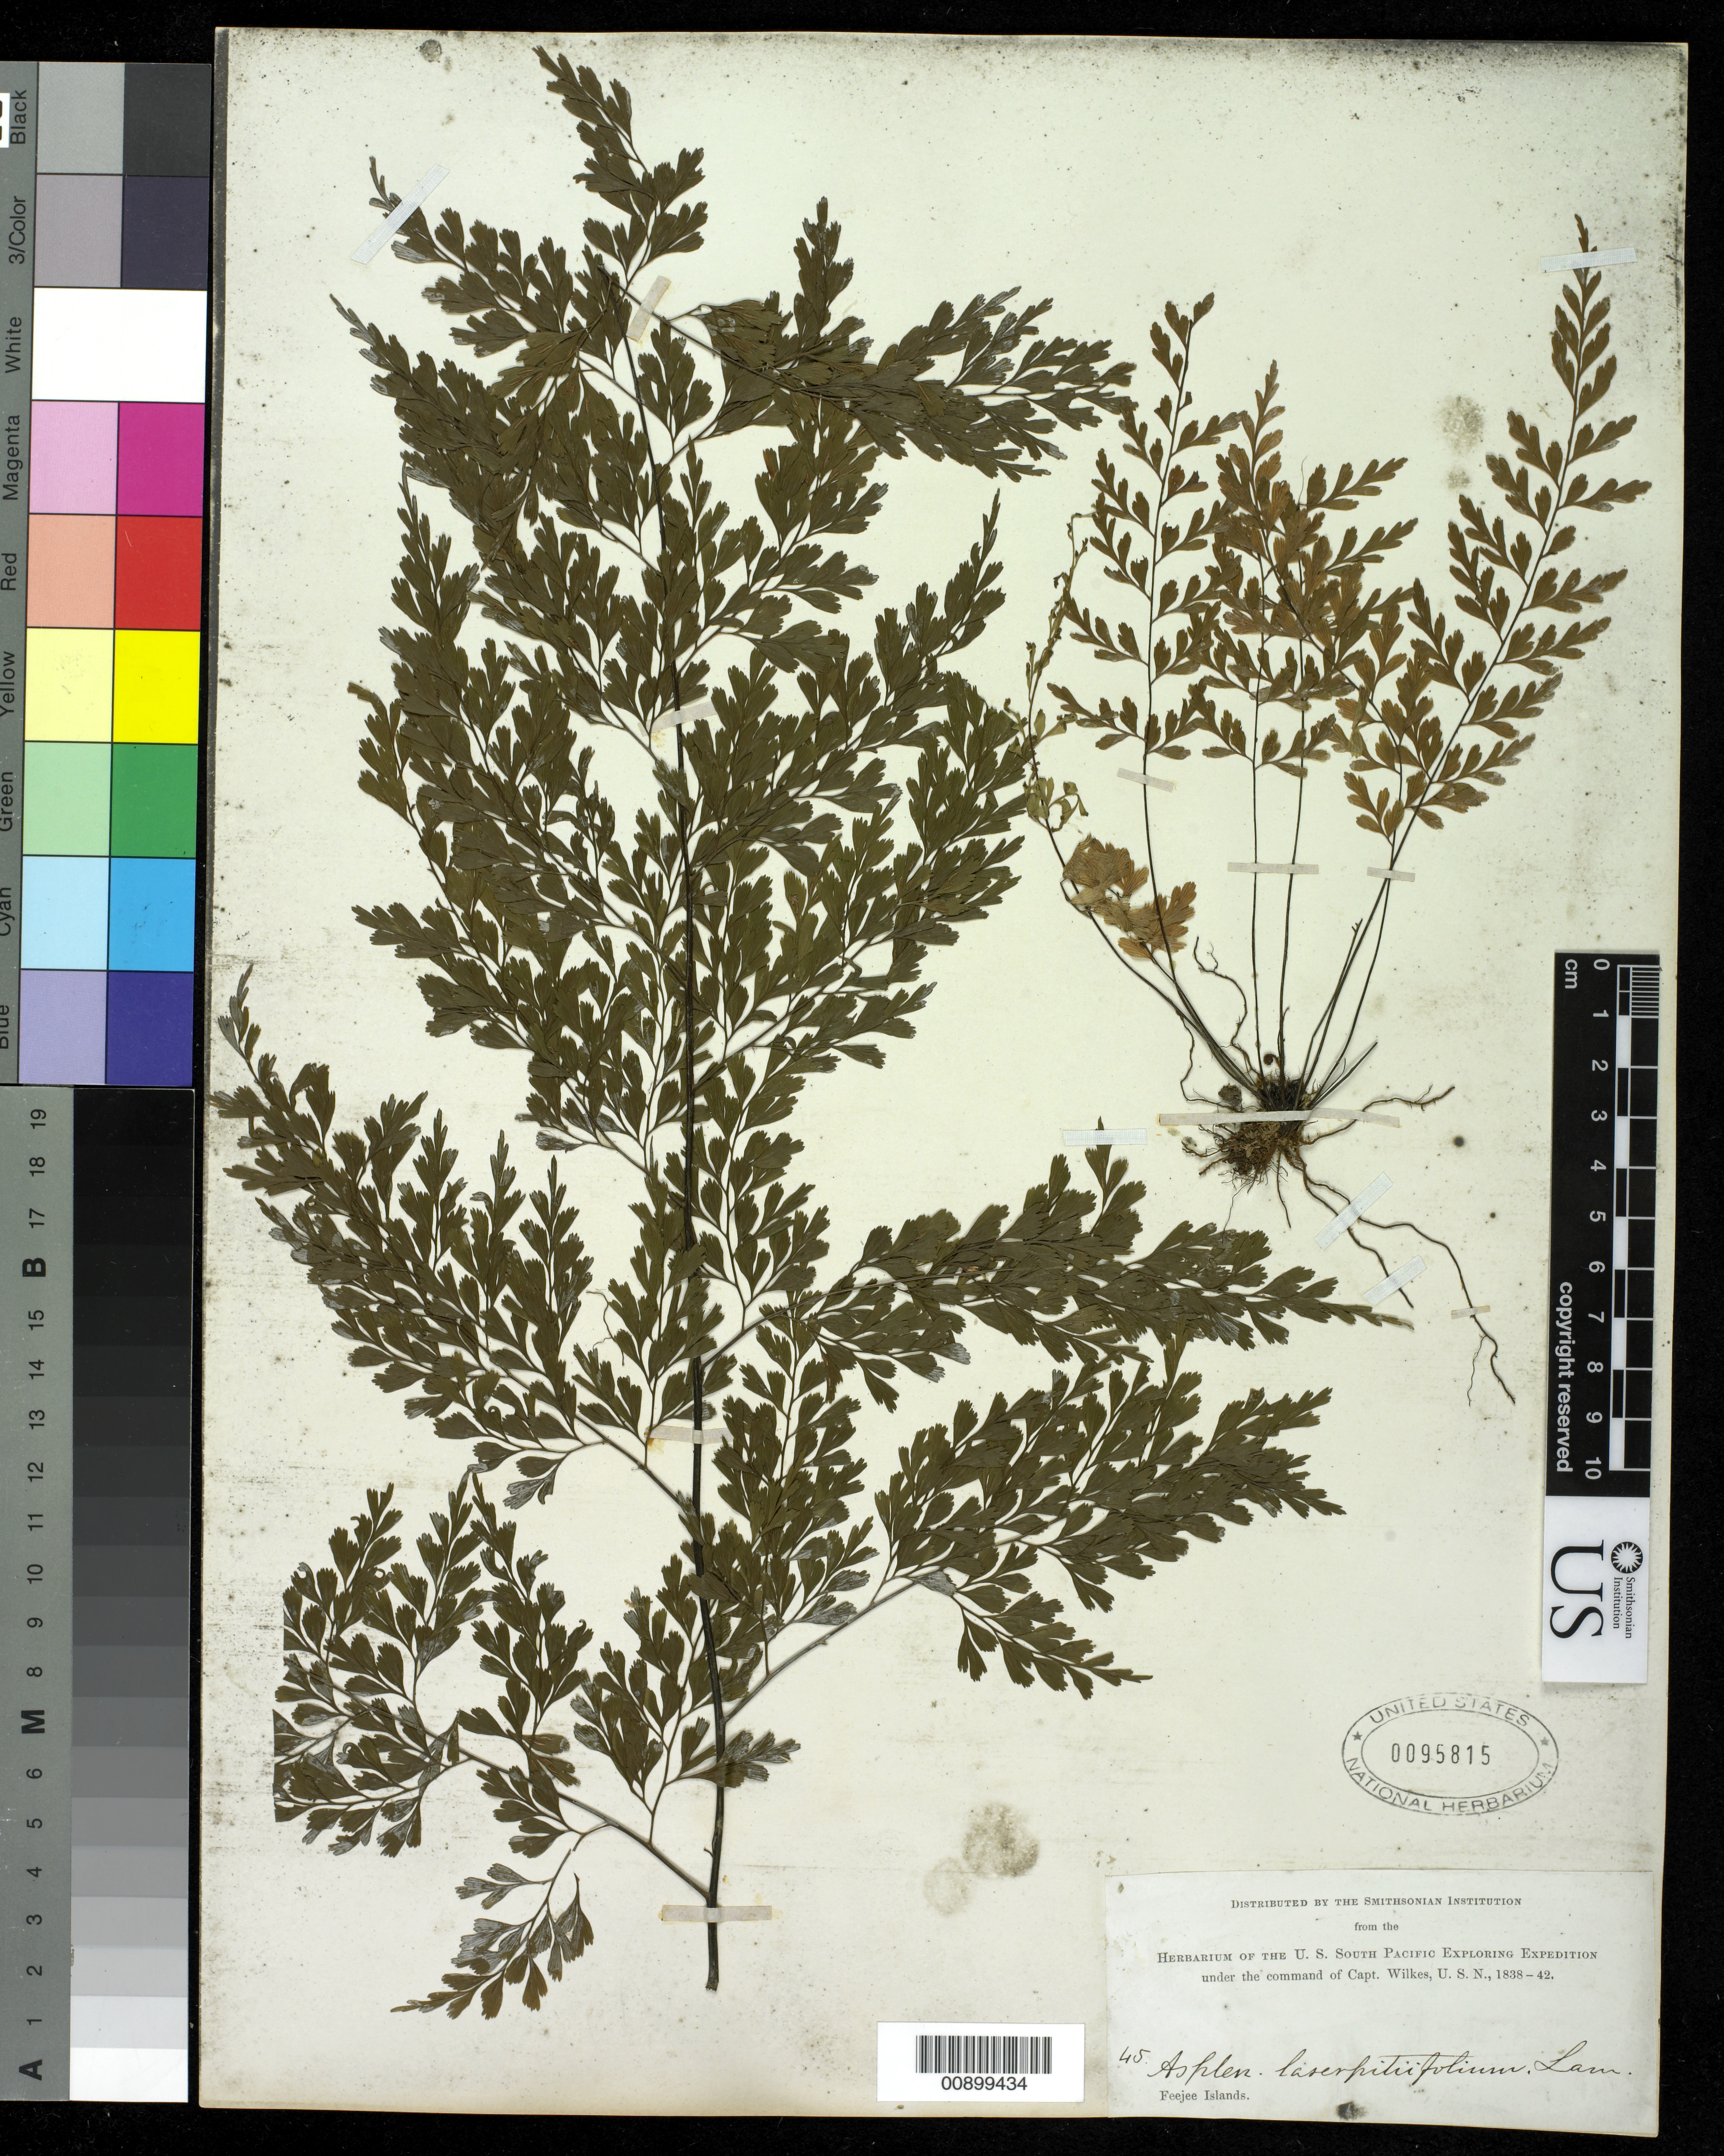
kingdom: Plantae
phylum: Tracheophyta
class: Polypodiopsida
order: Polypodiales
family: Aspleniaceae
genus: Asplenium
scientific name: Asplenium laserpitiifolium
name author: Lam.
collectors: Wilkes Explor. Exped.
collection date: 1838/1842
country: Fiji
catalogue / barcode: US 95815